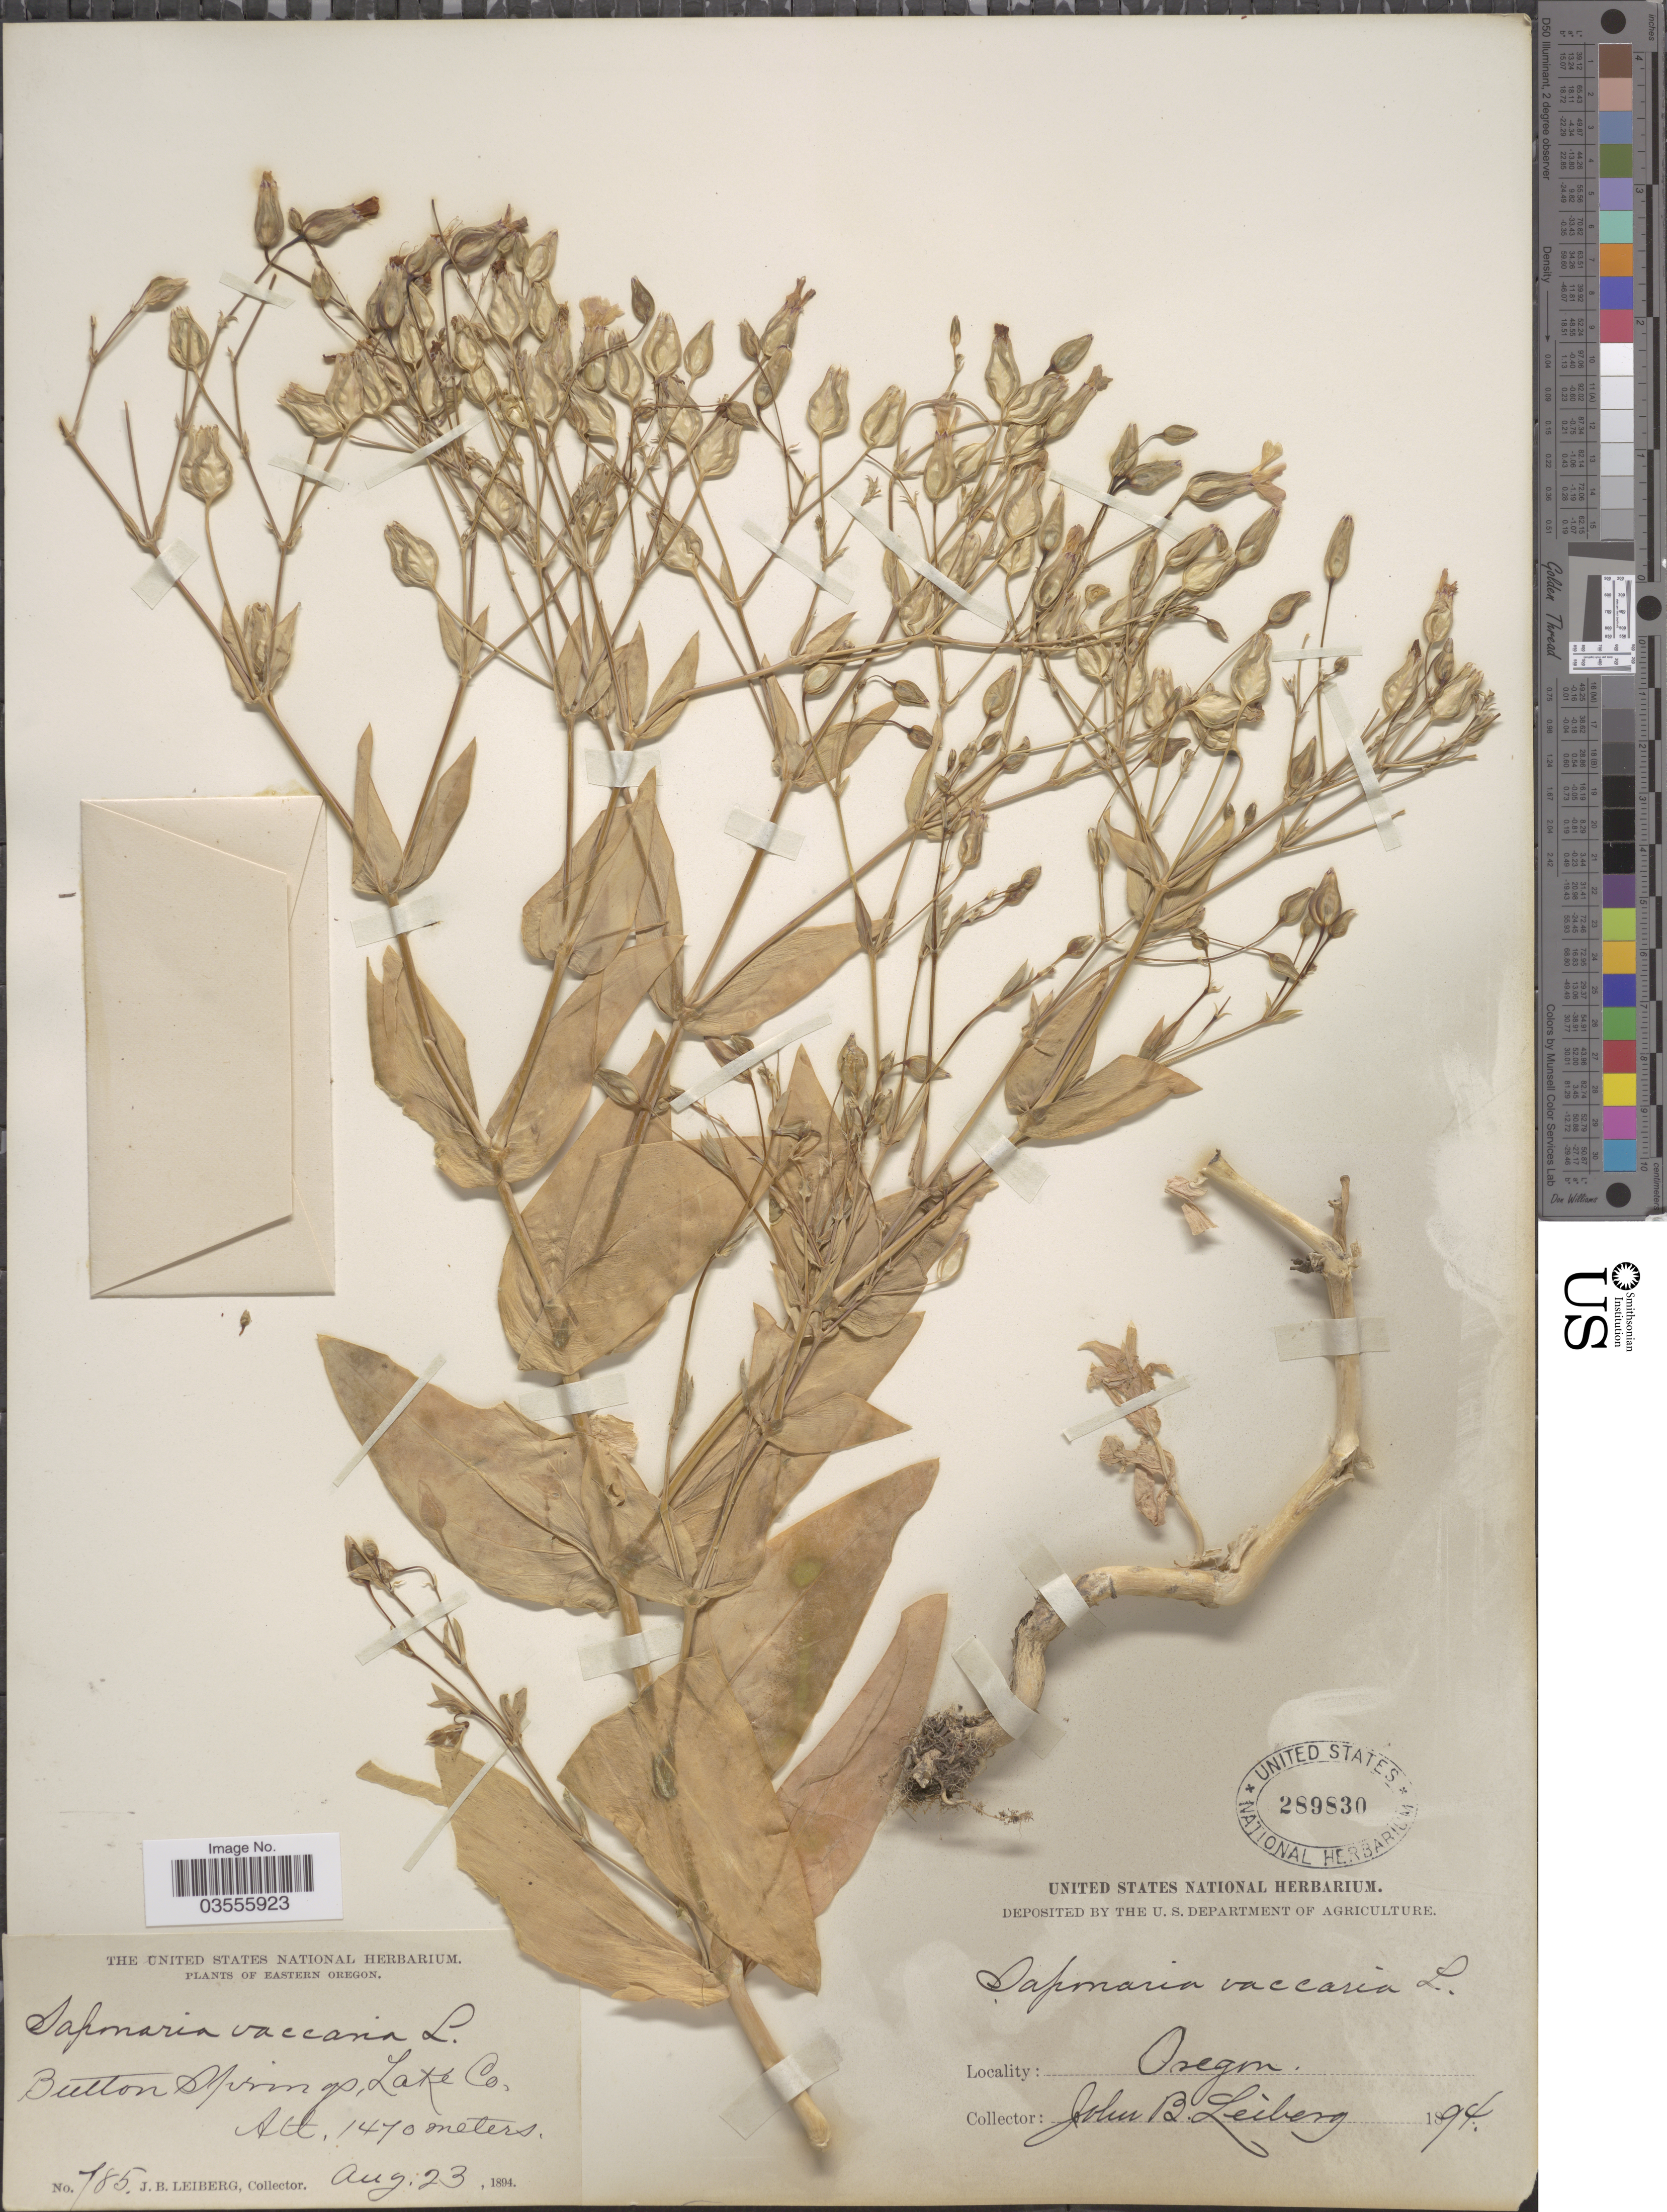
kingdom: Plantae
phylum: Tracheophyta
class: Magnoliopsida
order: Caryophyllales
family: Caryophyllaceae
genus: Vaccaria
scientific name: Vaccaria vaccaria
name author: (L.) Britton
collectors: J. B. Leiberg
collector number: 785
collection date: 1894-08-23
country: United States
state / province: Oregon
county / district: Lake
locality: Eastern Oregon. Button Springs, Lake Co.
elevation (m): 1470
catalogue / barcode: US 289830